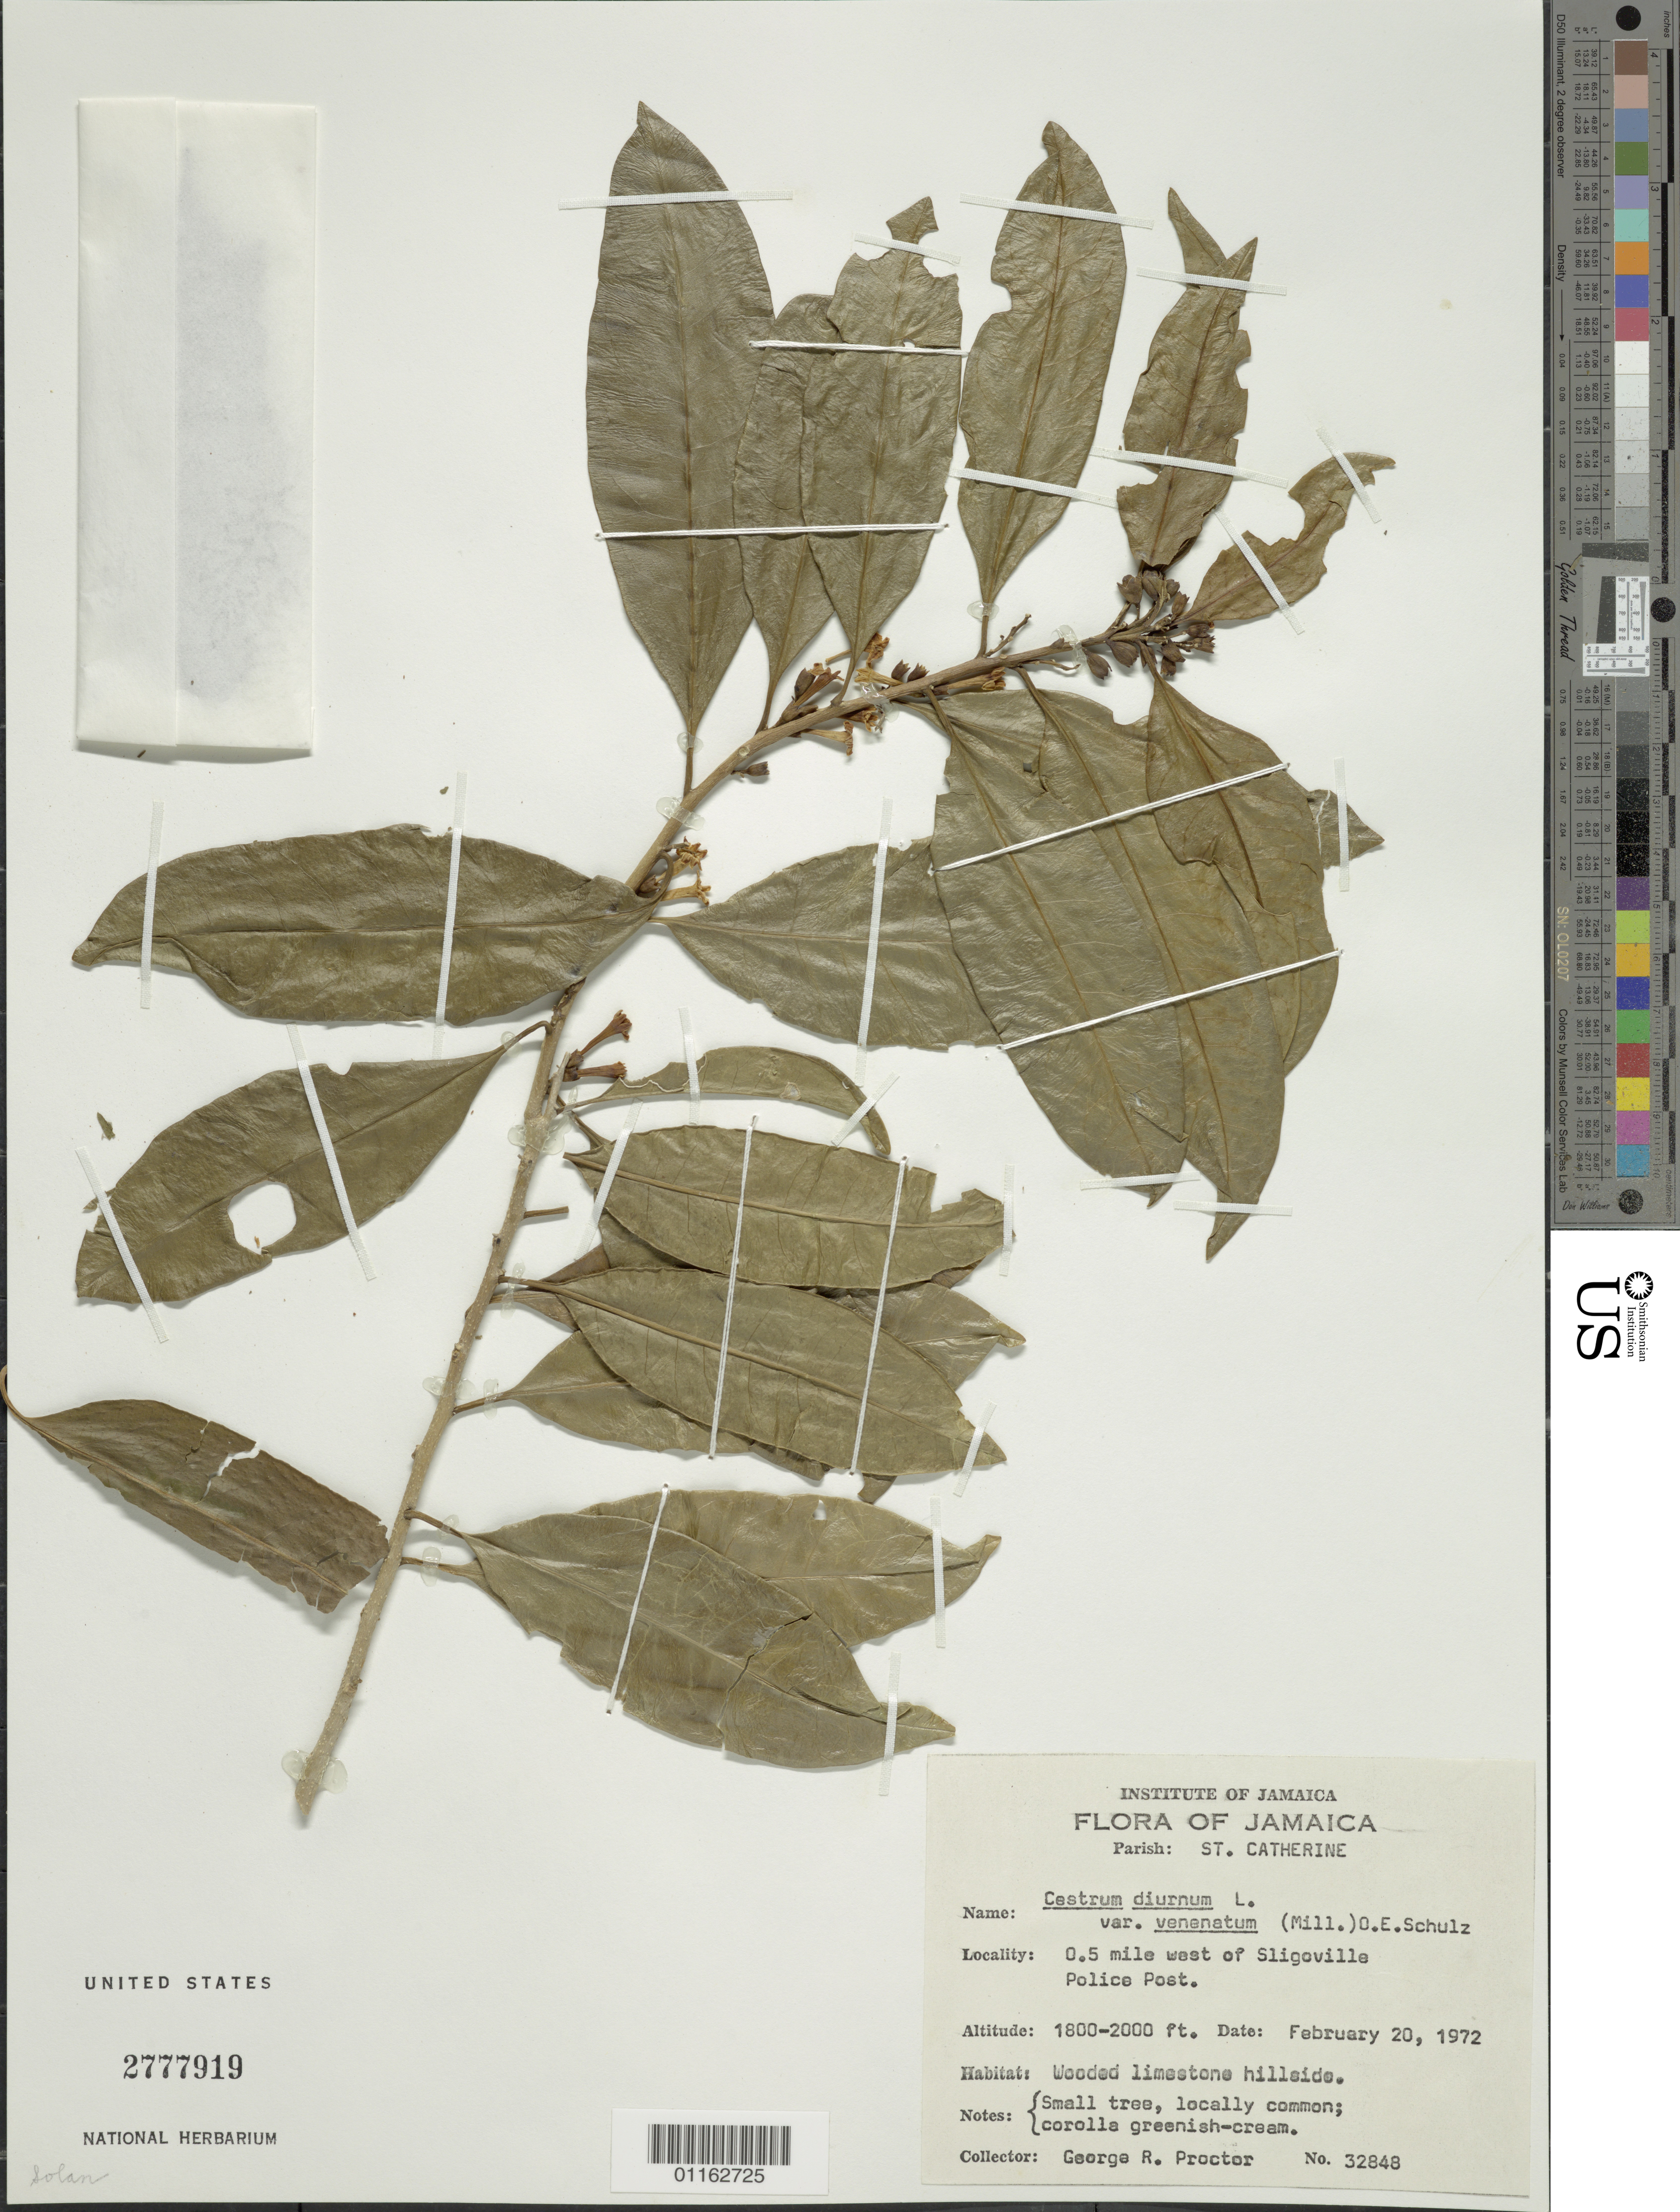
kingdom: Plantae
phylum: Tracheophyta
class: Magnoliopsida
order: Solanales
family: Solanaceae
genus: Cestrum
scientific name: Cestrum diurnum var. venenatum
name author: (Mill.) O.E. Schulz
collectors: G. R. Proctor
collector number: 32848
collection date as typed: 20 Feb 1972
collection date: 1972-02-20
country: Jamaica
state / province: Saint Catherine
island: Jamaica I.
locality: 0.5 mile W of Sligoville Police Post; wooded limestone hillside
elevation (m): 549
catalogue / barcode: US 2777919